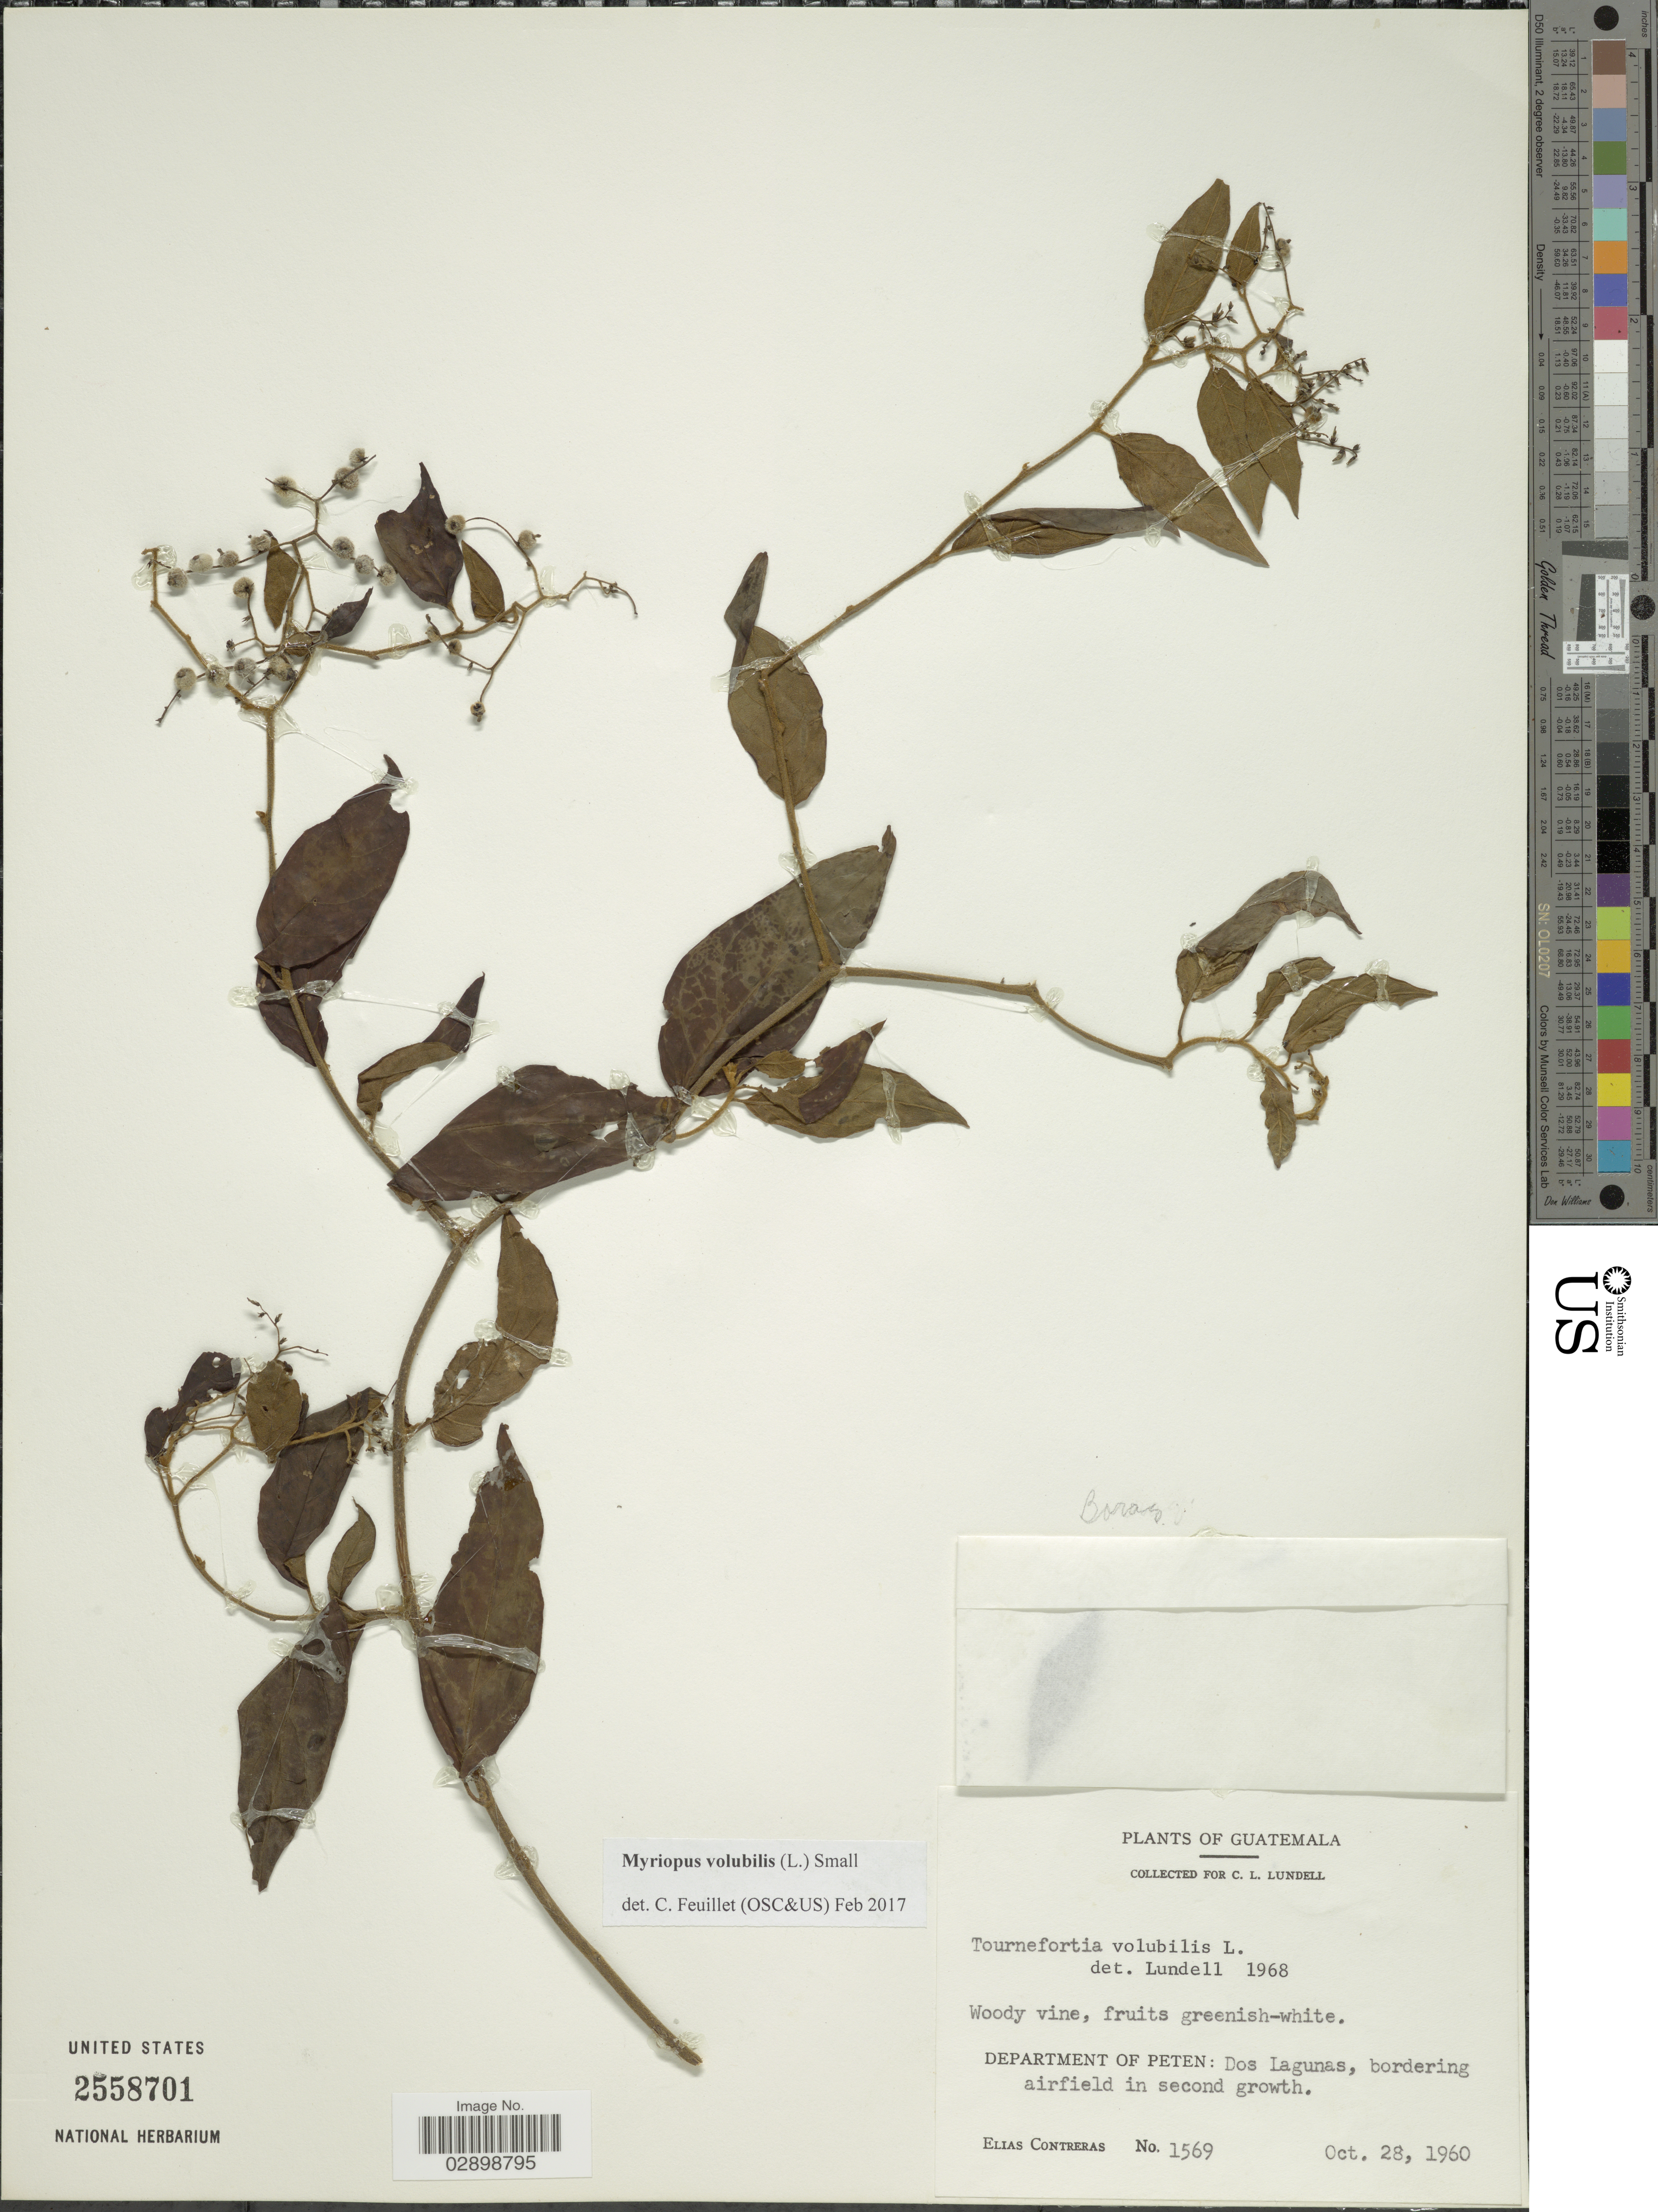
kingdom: Plantae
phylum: Tracheophyta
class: Magnoliopsida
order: Boraginales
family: Heliotropiaceae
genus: Myriopus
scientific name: Myriopus volubilis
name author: (L.) Small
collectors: E. Contreras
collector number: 1569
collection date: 1960-10-28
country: Guatemala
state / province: El Petén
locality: Department of Peten: Dos Lagunas, bordering airfield.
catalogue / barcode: US 2558701